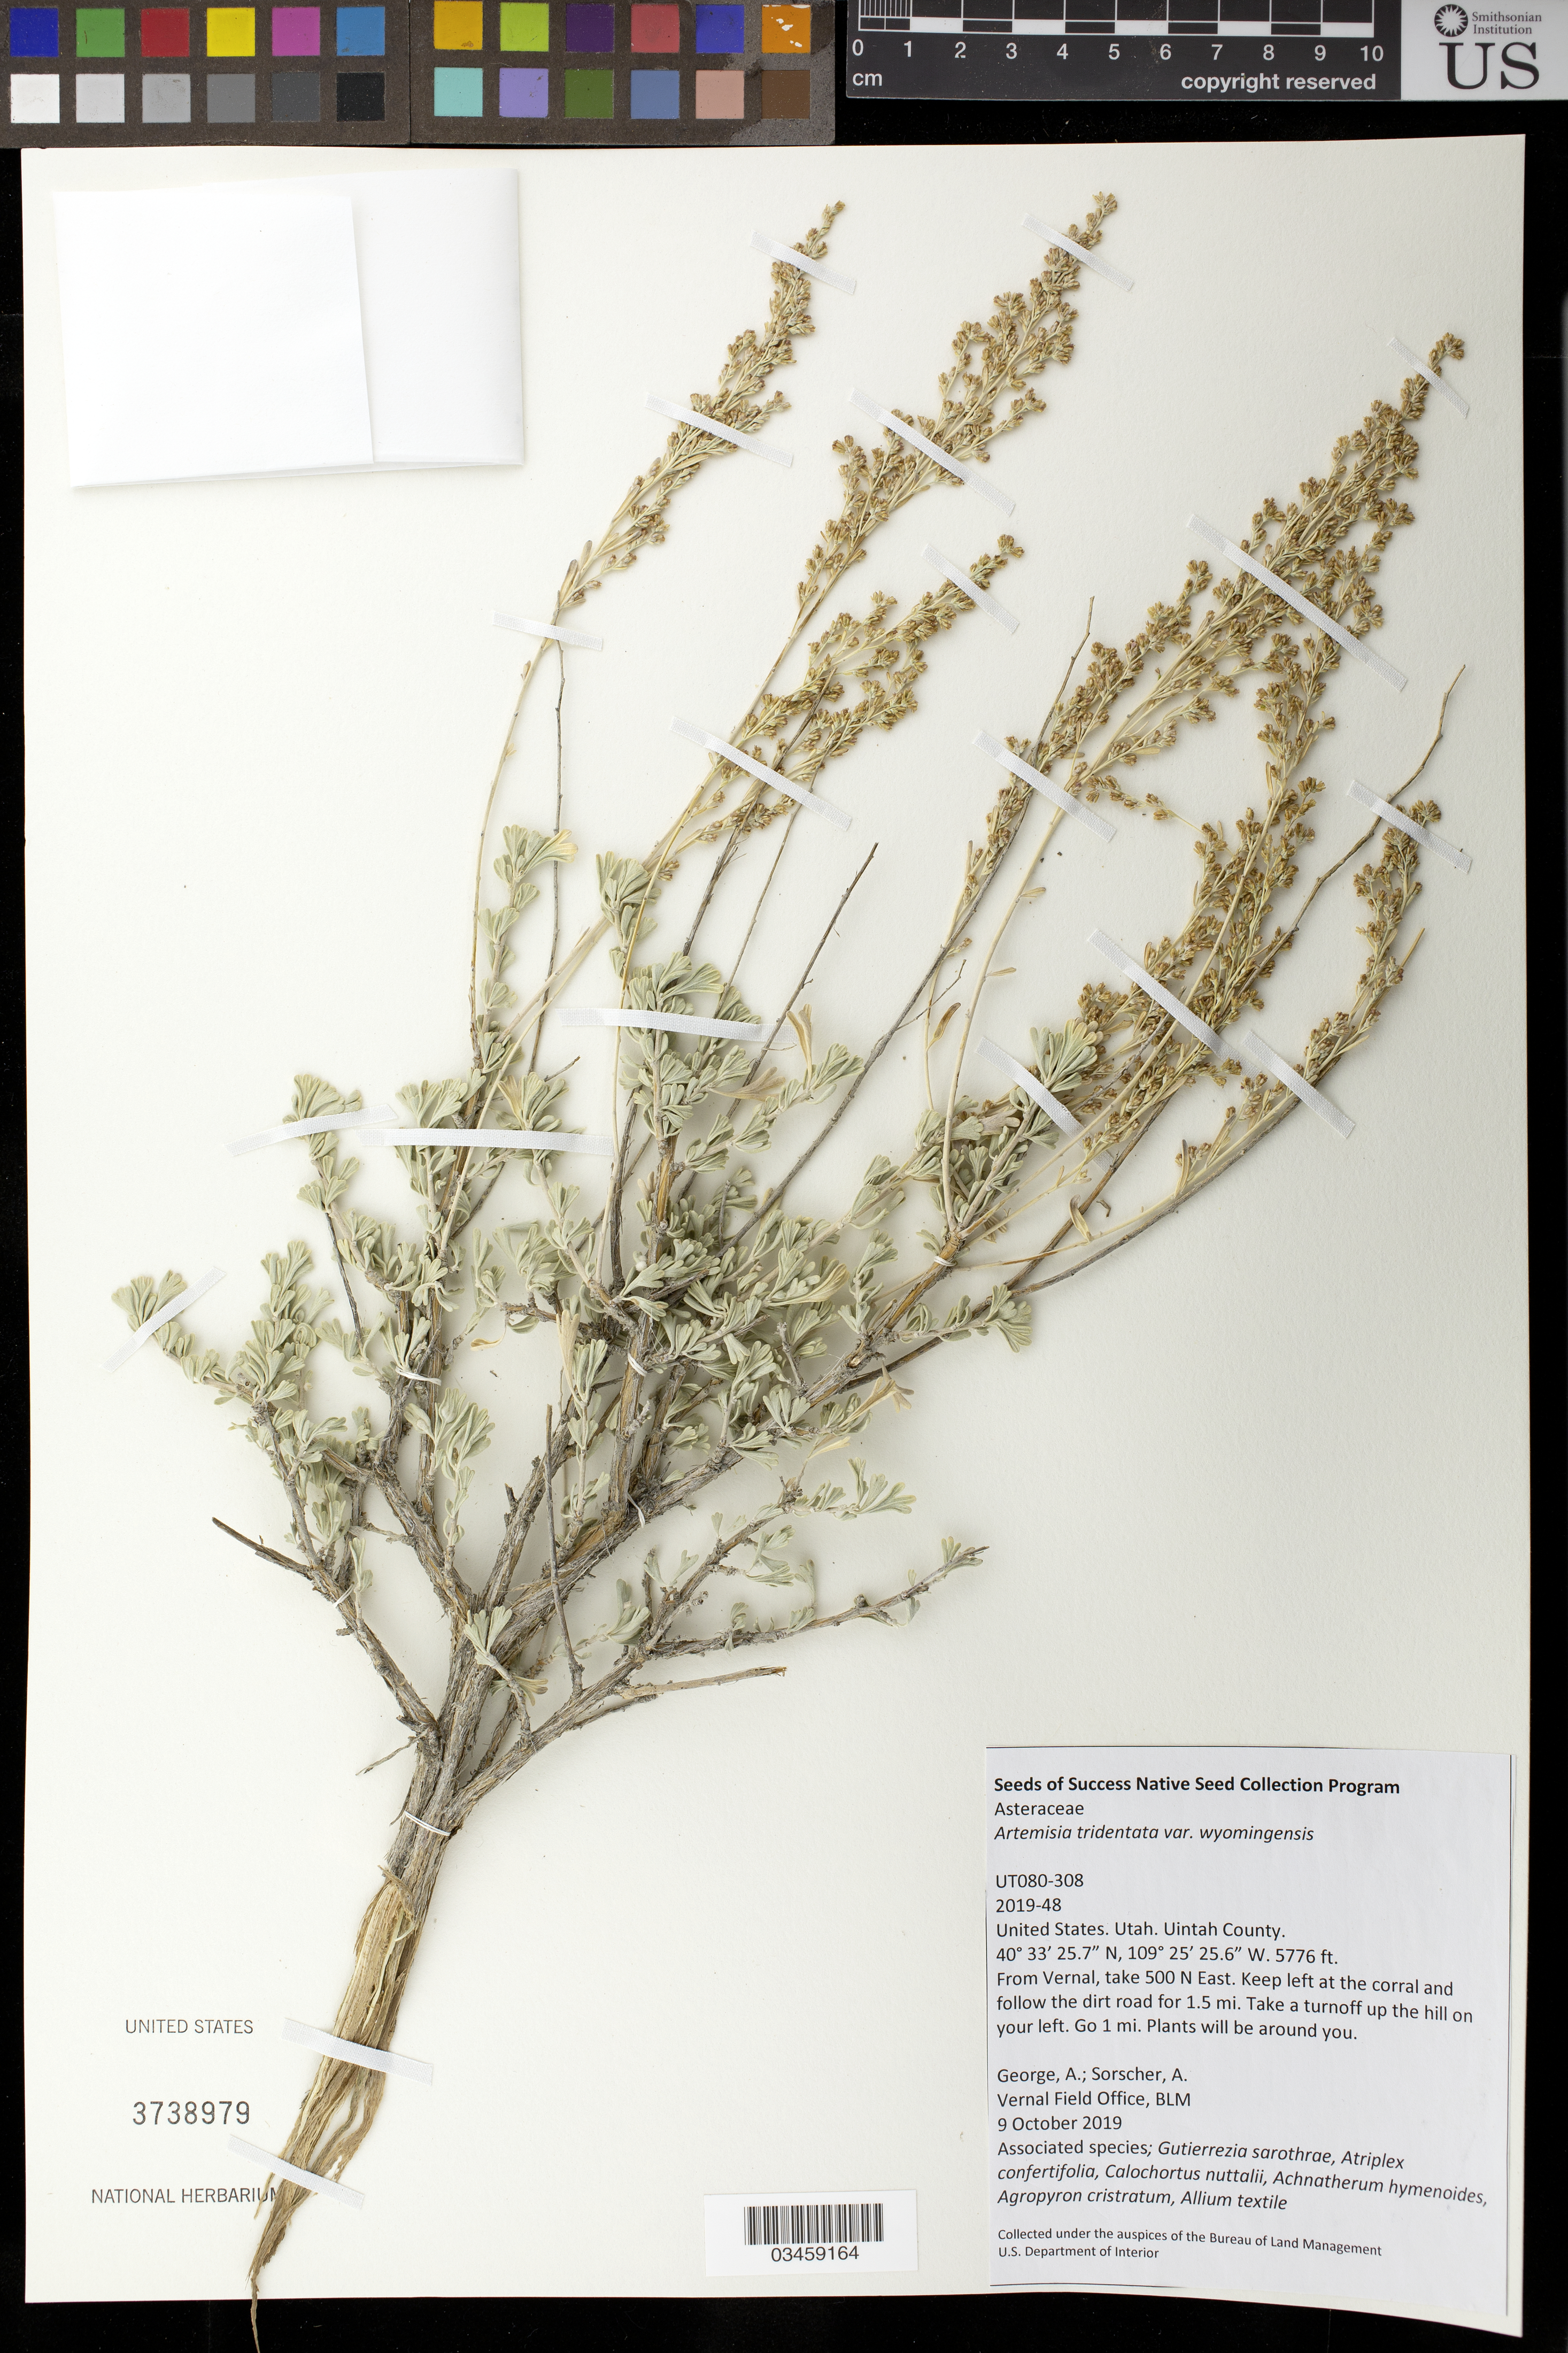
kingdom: Plantae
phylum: Tracheophyta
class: Magnoliopsida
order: Asterales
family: Asteraceae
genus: Artemisia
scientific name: Artemisia tridentata subsp. wyomingensis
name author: (Beetle & A.L. Young) S.L. Welsh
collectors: A. George & A. Sorscher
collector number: UT080-308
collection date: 2019-10-09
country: United States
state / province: Utah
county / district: Uintah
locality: From Vernal, take 500 NE, keep left and follow the dirt road for1.5 mi., turnoff up the hill on your left, go 1 mi.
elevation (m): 1761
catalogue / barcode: US 3738979